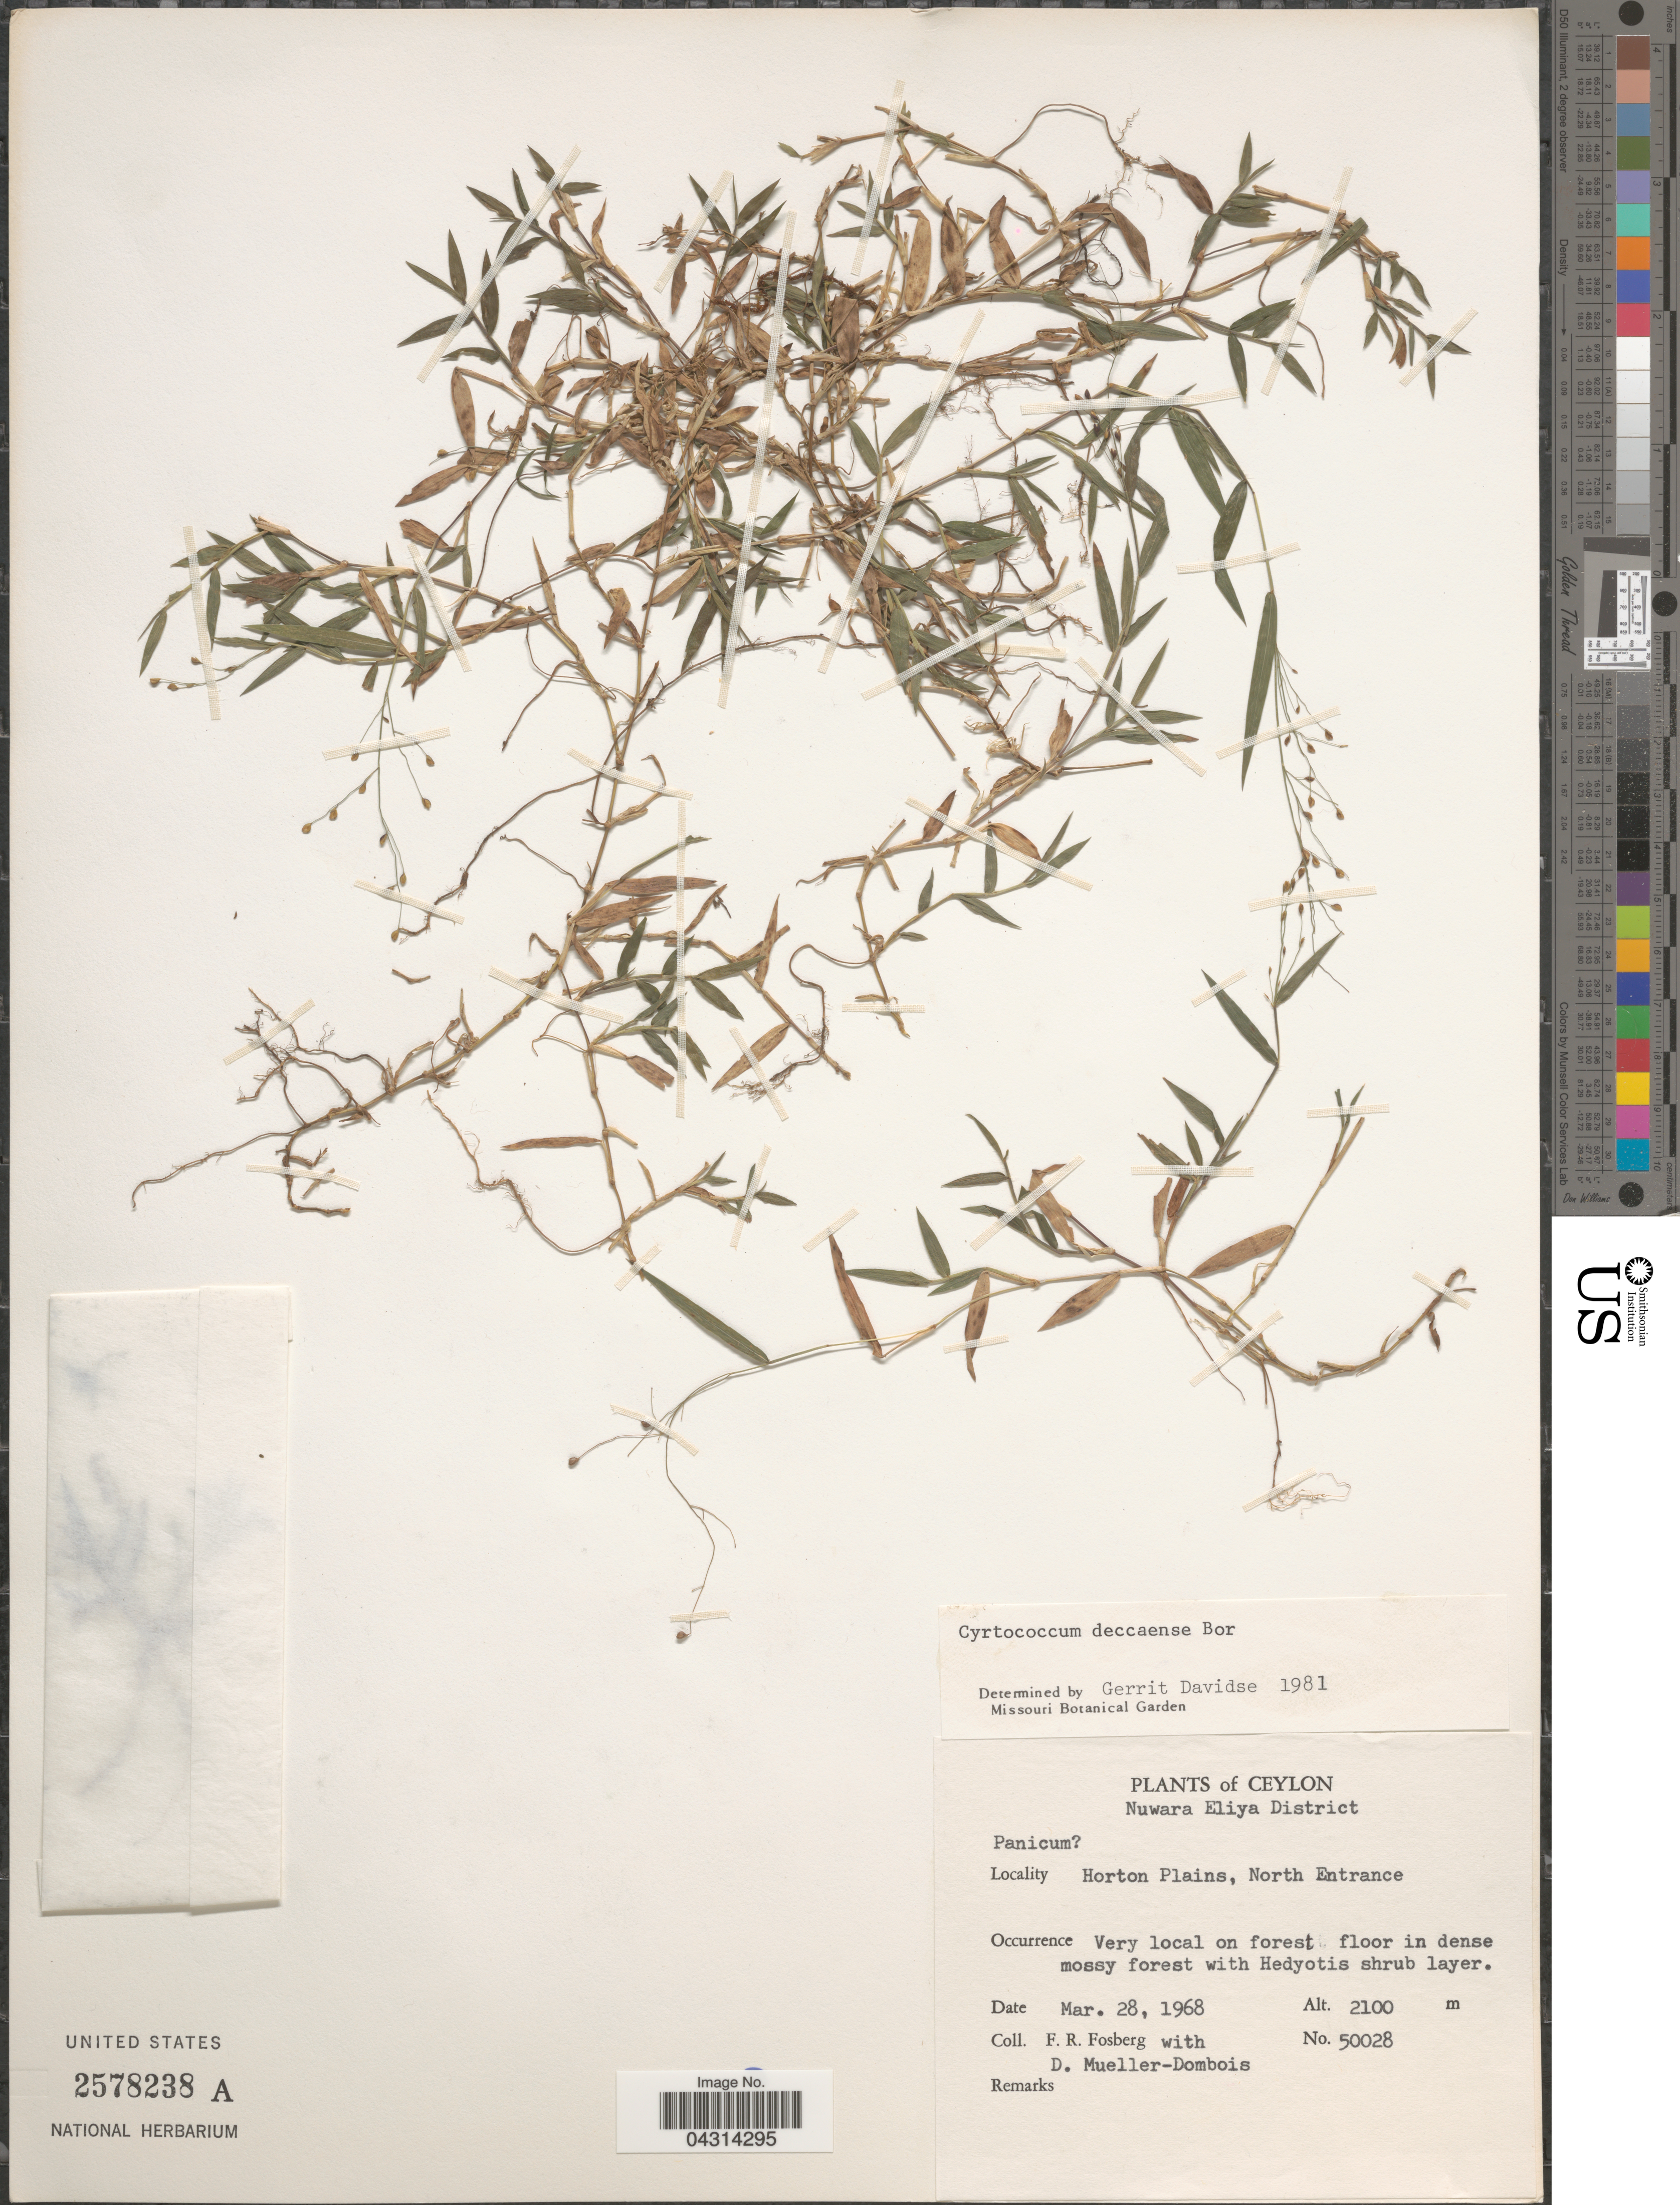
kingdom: Plantae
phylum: Tracheophyta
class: Liliopsida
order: Poales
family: Poaceae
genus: Cyrtococcum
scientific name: Cyrtococcum deccanense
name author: Bor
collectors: F. R. Fosberg & D. Mueller-Dombois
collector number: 50028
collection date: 1968-03-28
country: Sri Lanka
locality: Ceylon. Nuwara Eliya District. Horton Plains, North Entrance.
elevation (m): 2100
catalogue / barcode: US 2578238A